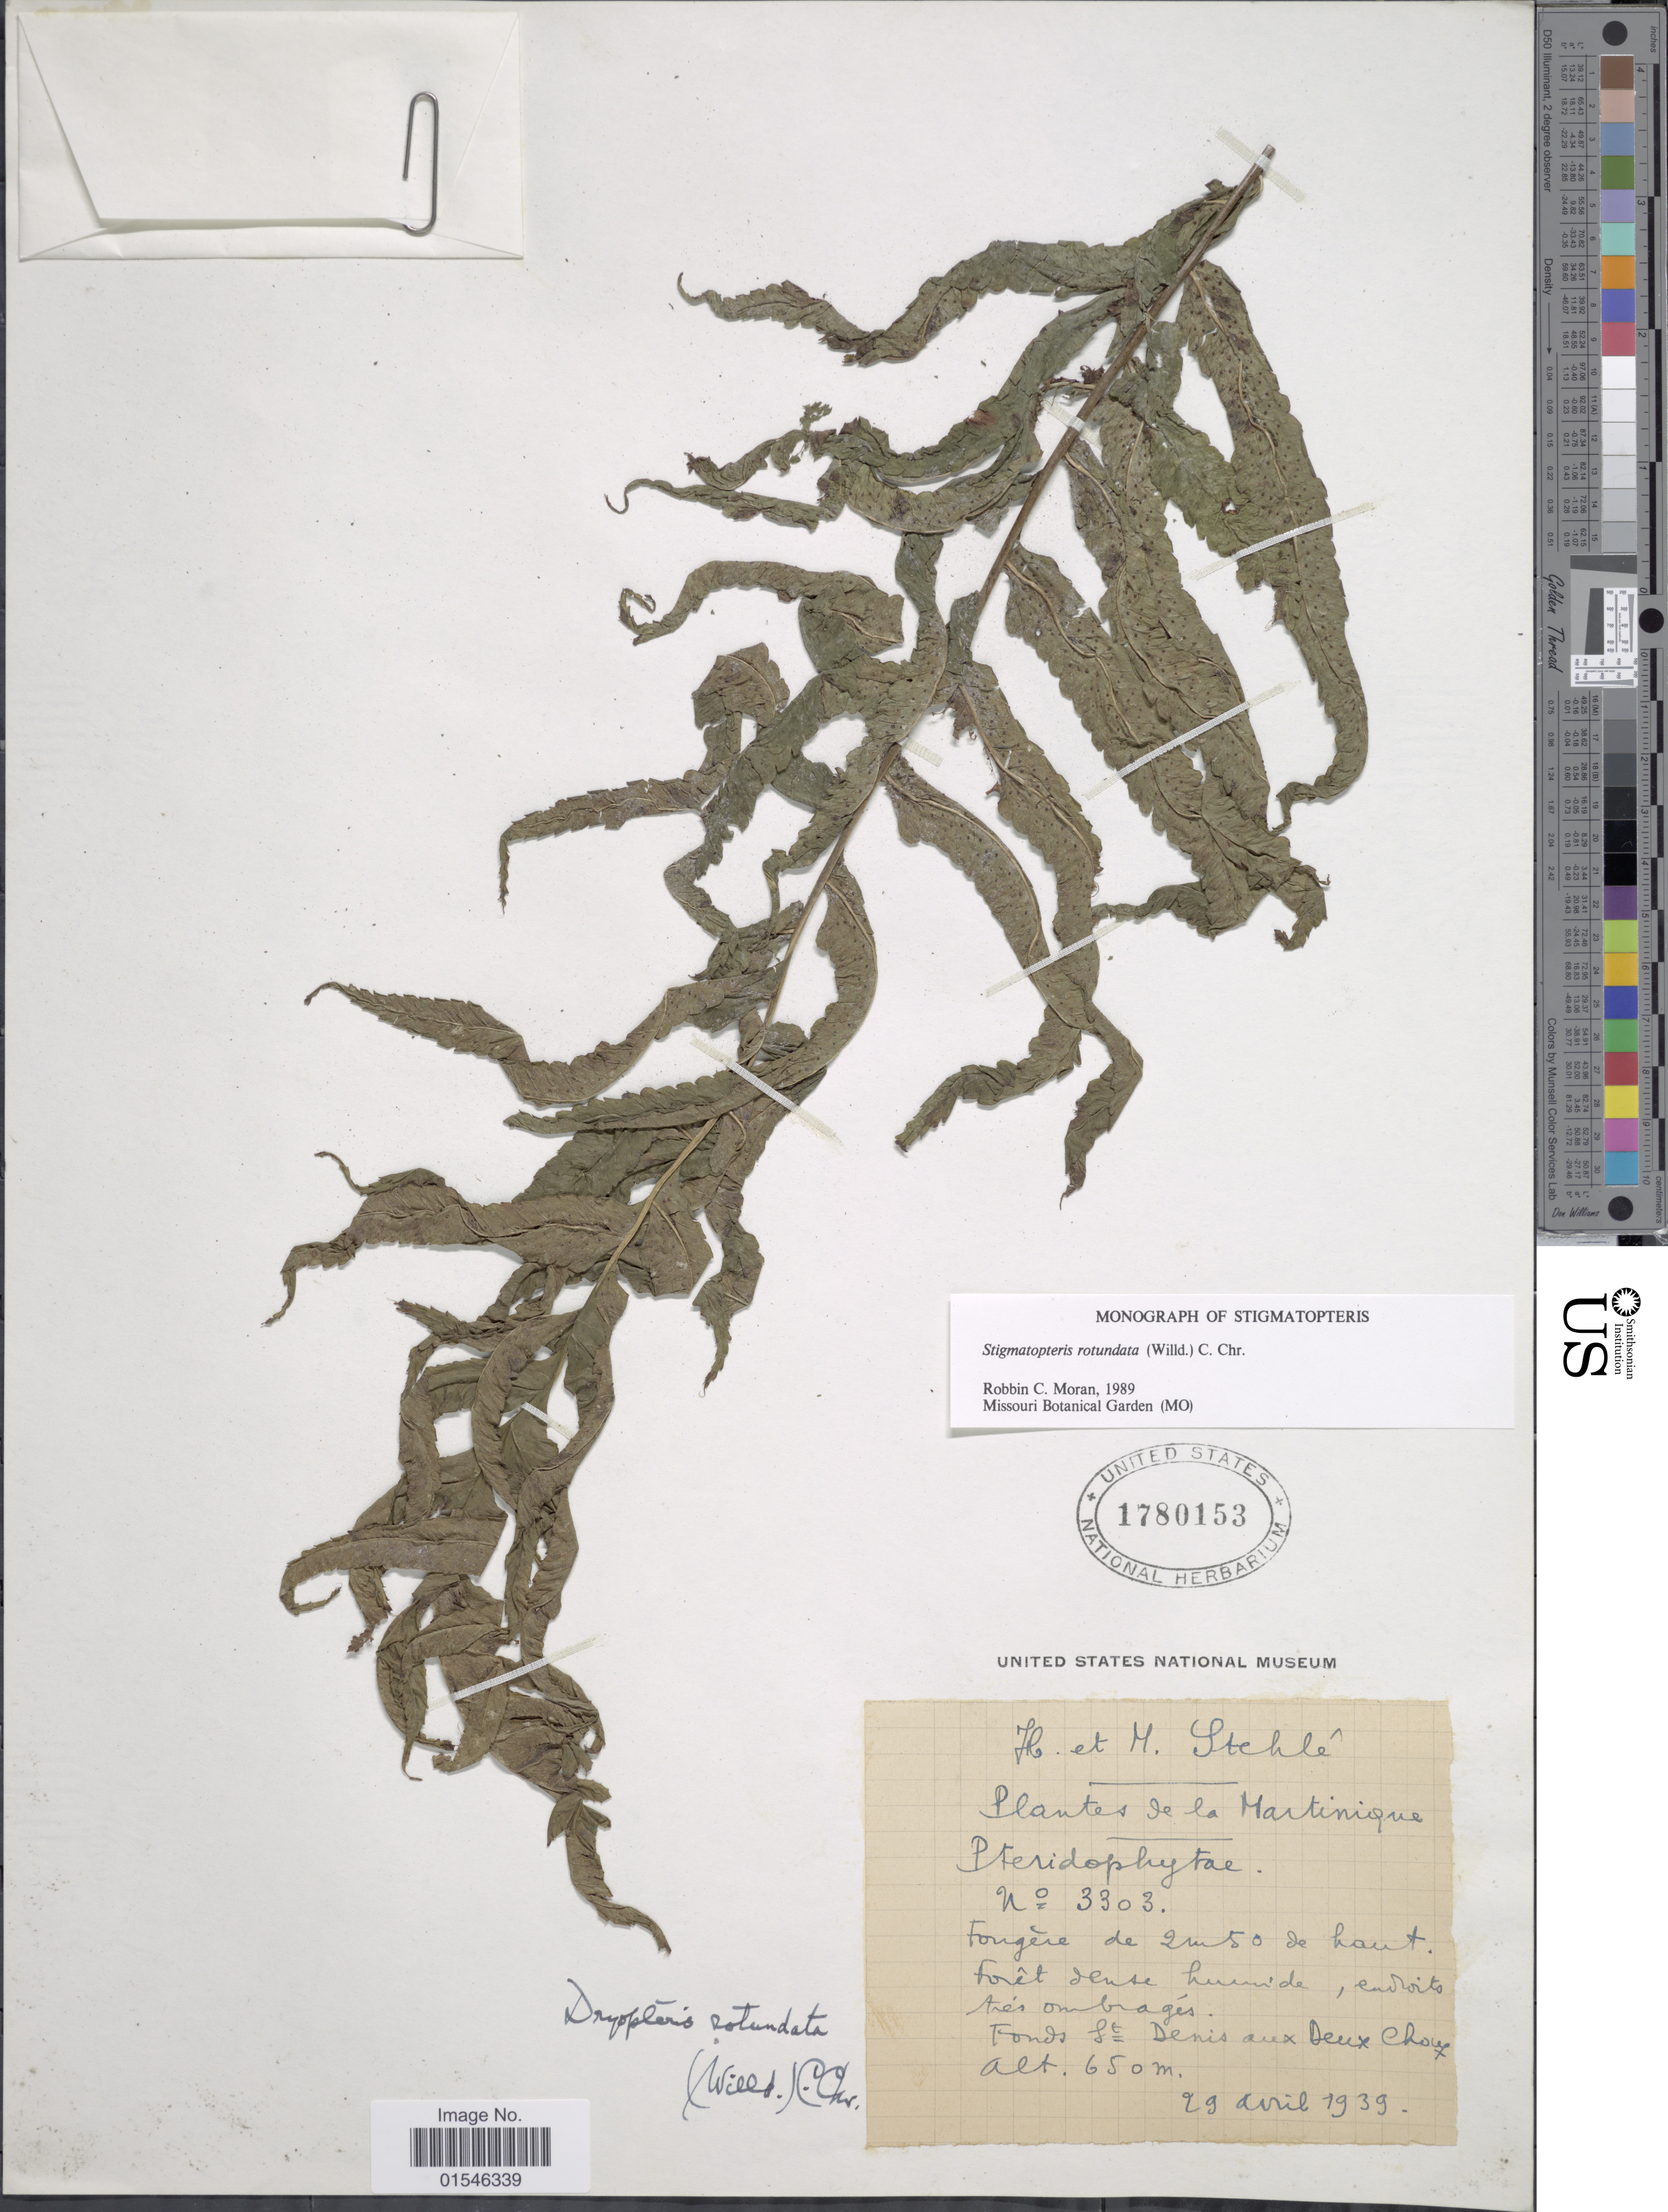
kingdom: Plantae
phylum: Tracheophyta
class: Polypodiopsida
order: Polypodiales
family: Dryopteridaceae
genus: Stigmatopteris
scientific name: Stigmatopteris rotundata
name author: (Willd.) C. Chr.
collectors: H. Stehlé & M. Stehlé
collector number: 3303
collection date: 1939-04-29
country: Martinique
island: Martinique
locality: Forêt dense humide, endroits trés ombrages. Fonds- St. Denis aux Deux Choux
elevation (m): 650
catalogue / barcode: US 1780153